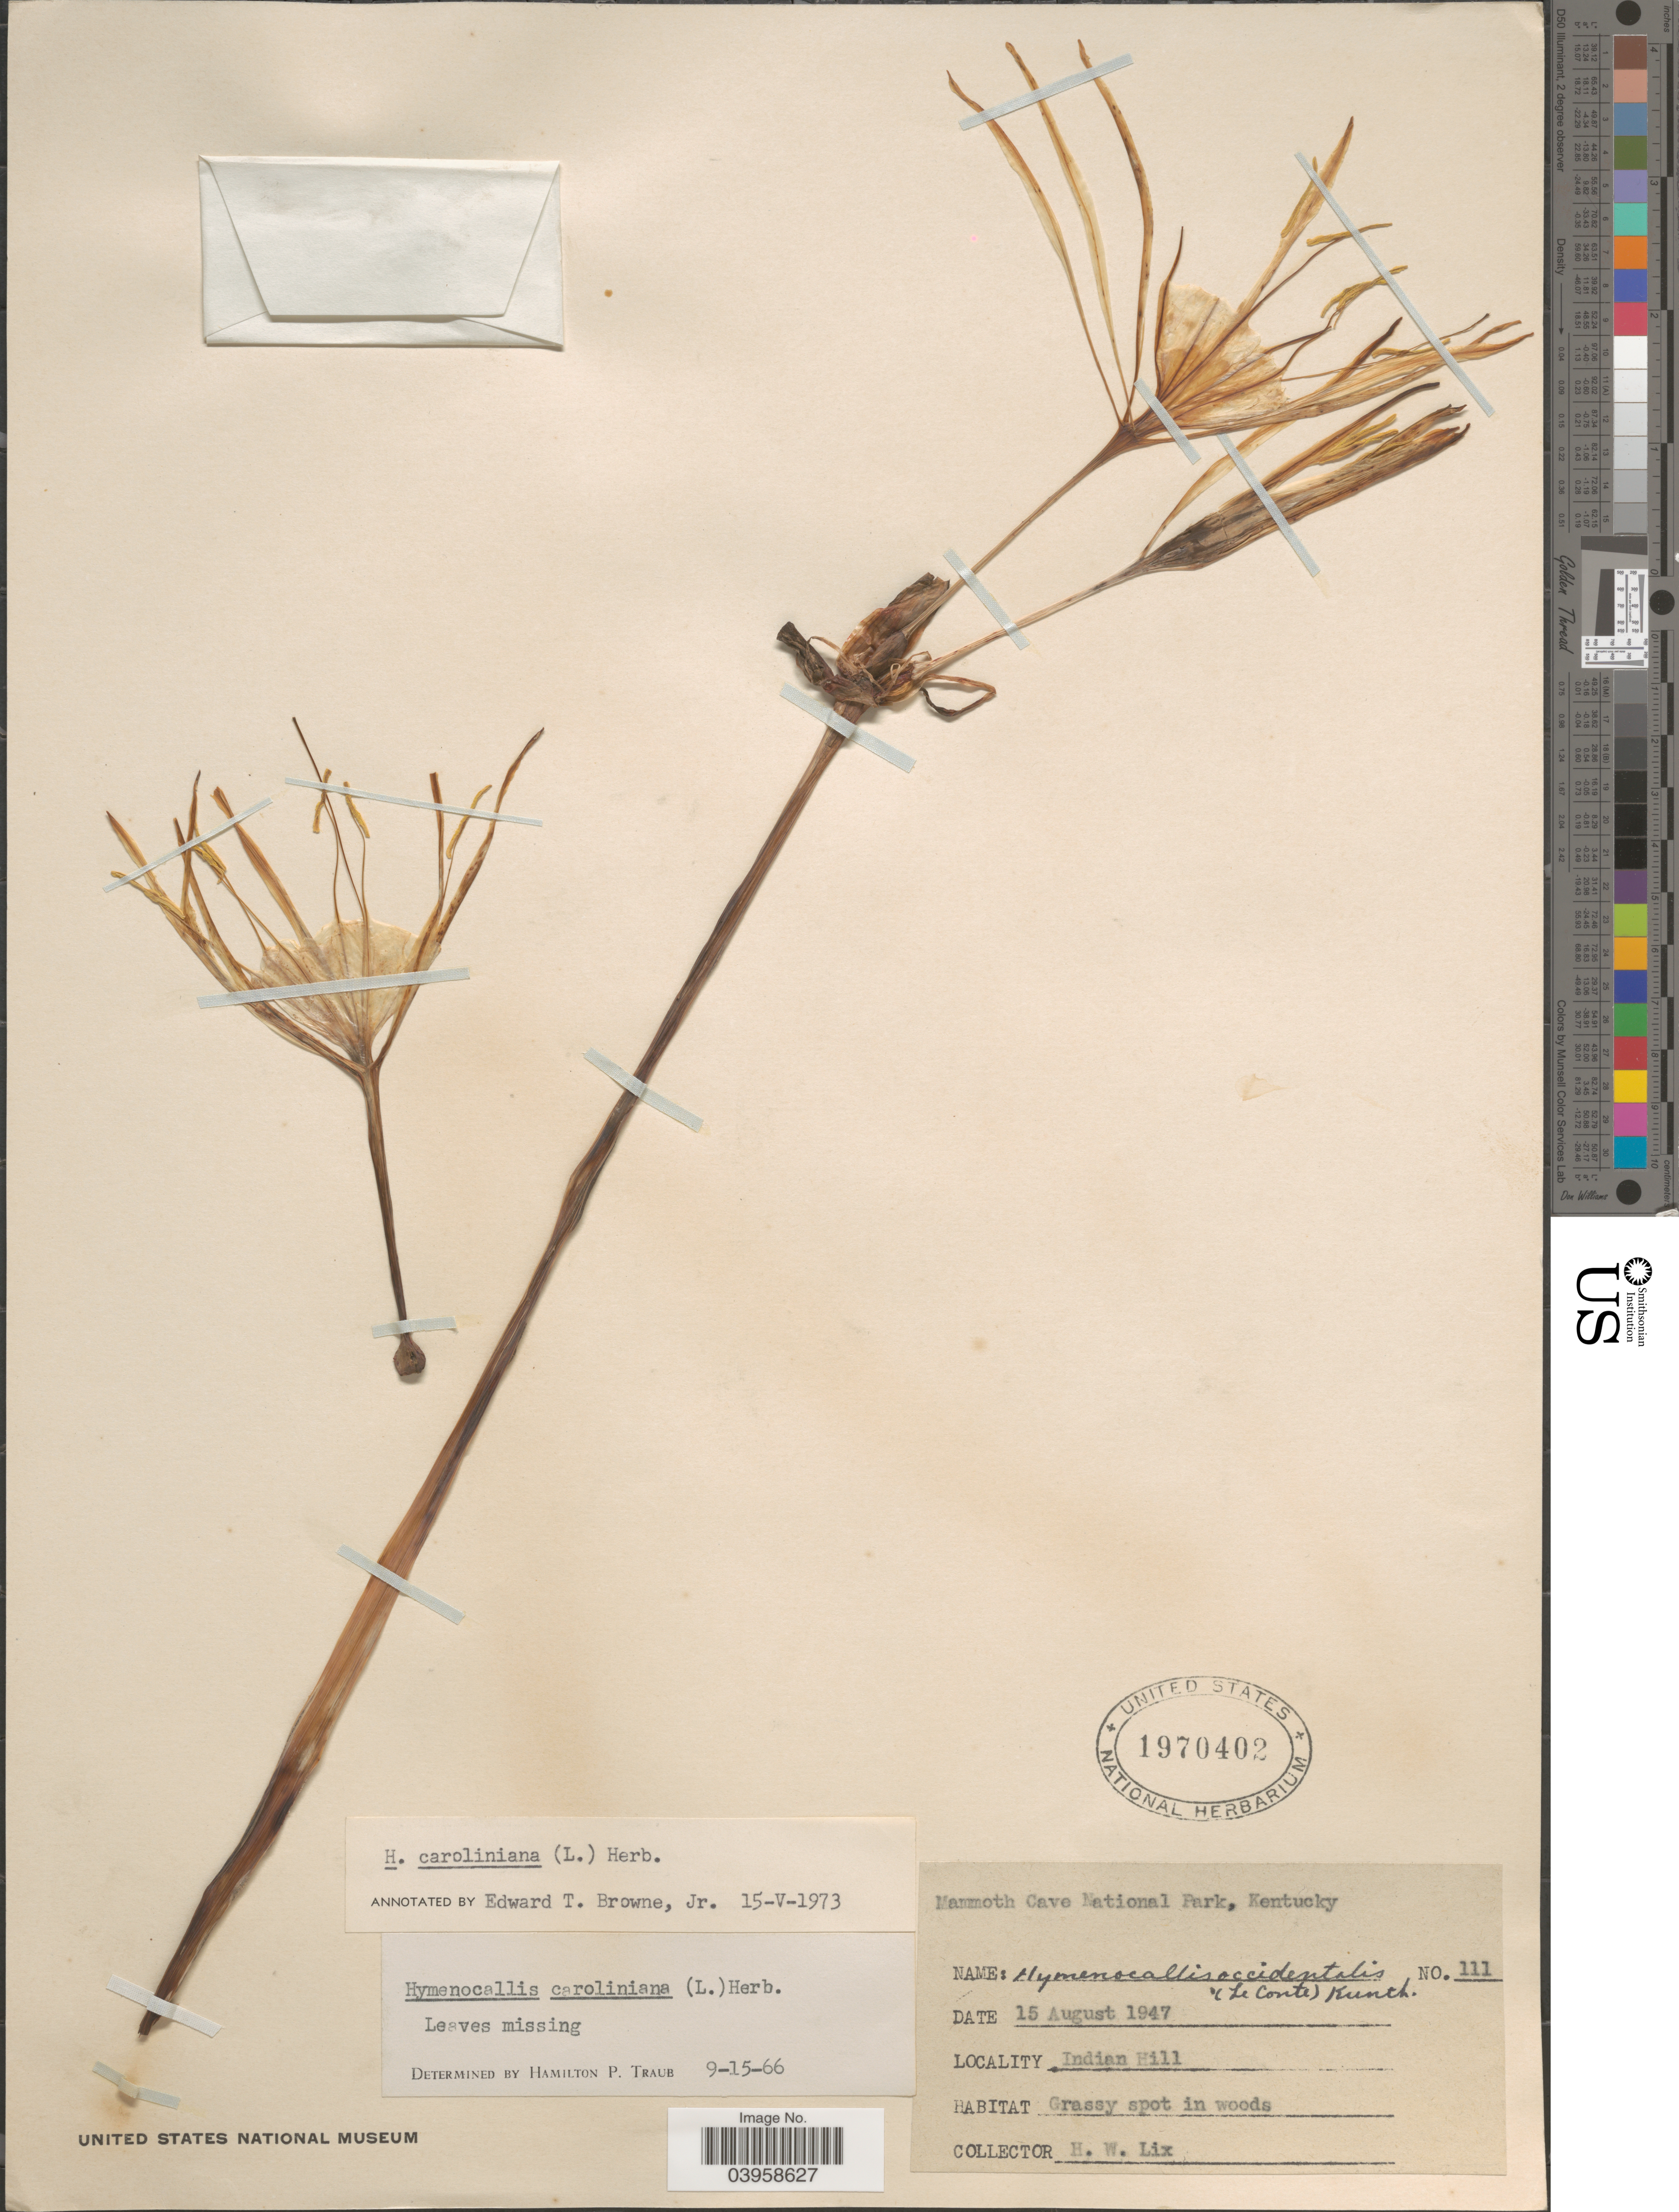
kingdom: Plantae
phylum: Tracheophyta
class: Liliopsida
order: Asparagales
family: Amaryllidaceae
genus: Hymenocallis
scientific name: Hymenocallis caroliniana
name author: (L.) Herb.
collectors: H. W. Lix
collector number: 111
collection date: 1947-08-15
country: United States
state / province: Kentucky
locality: Indian Hill.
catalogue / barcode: US 1970402